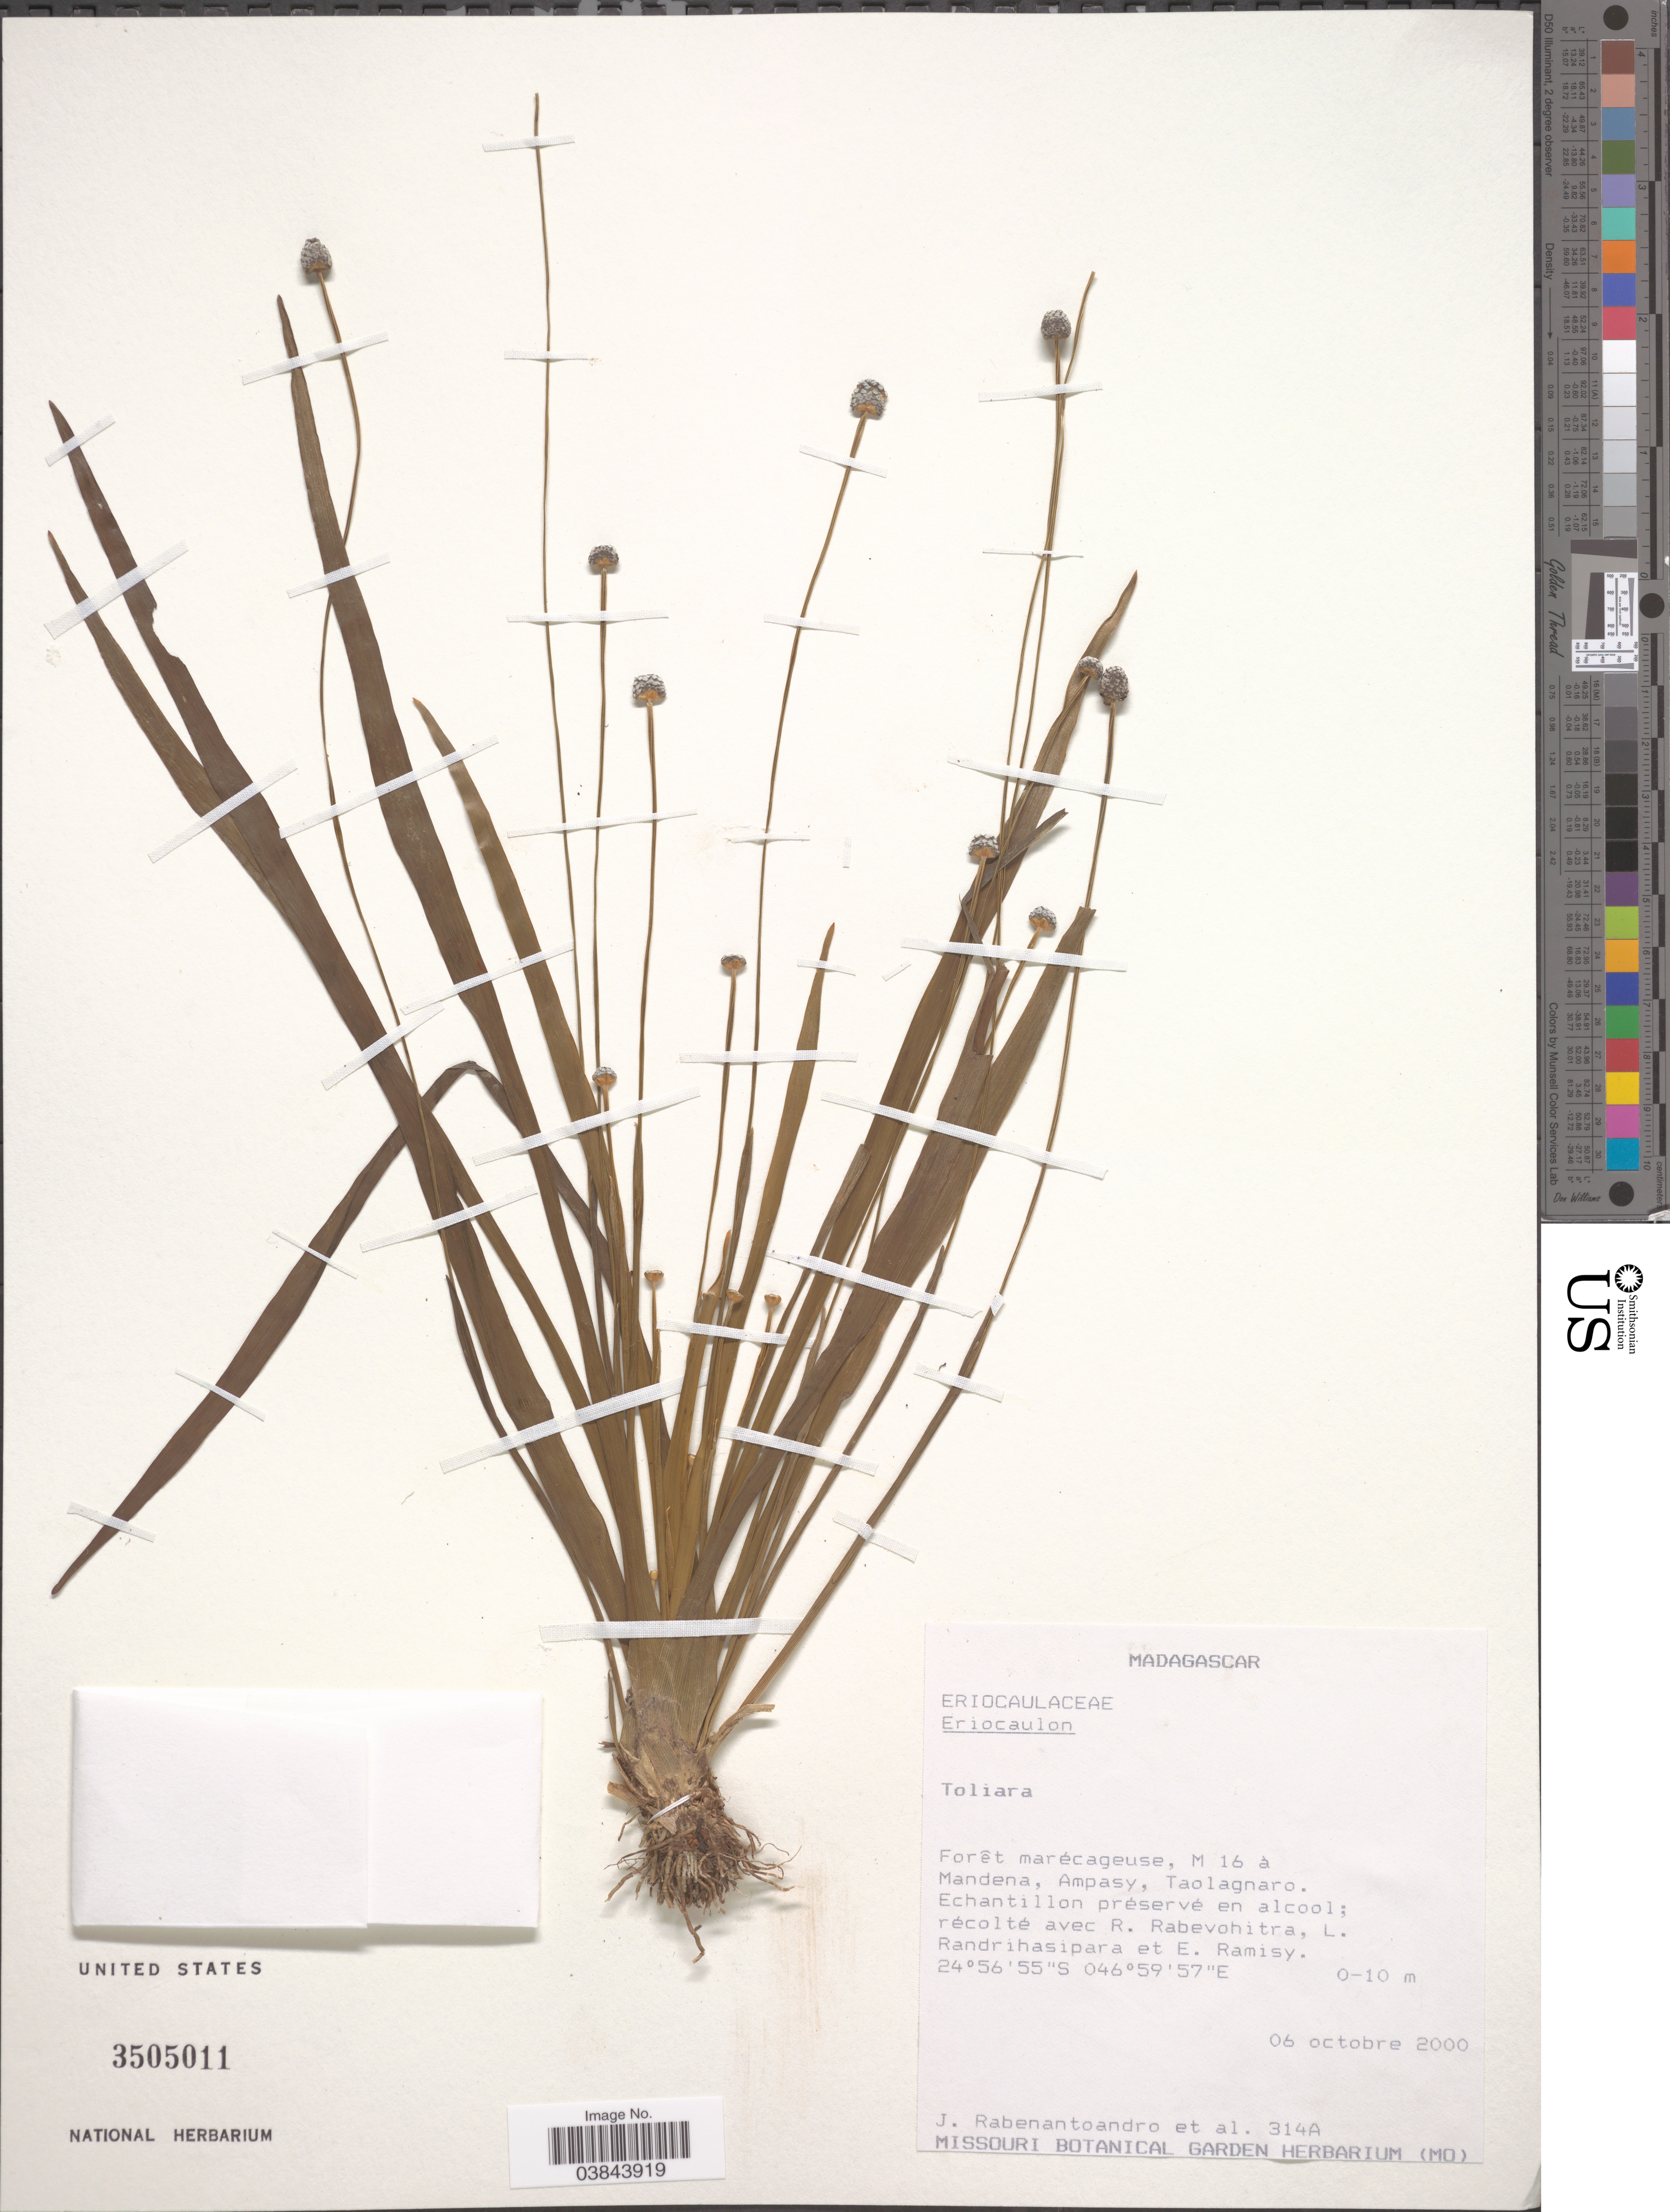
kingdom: Plantae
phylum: Tracheophyta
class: Liliopsida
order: Poales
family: Eriocaulaceae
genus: Eriocaulon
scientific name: Eriocaulon sp.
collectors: J. Rabenantoandro, R. Rabevohitra, L. Randrihasipara & E. Ramisy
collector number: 314A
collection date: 2000-10-06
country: Madagascar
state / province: Anosy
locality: Forêt marécageuse, M 16 à Mandena, Ampasy, Taolagnaro.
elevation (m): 0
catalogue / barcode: US 3505011